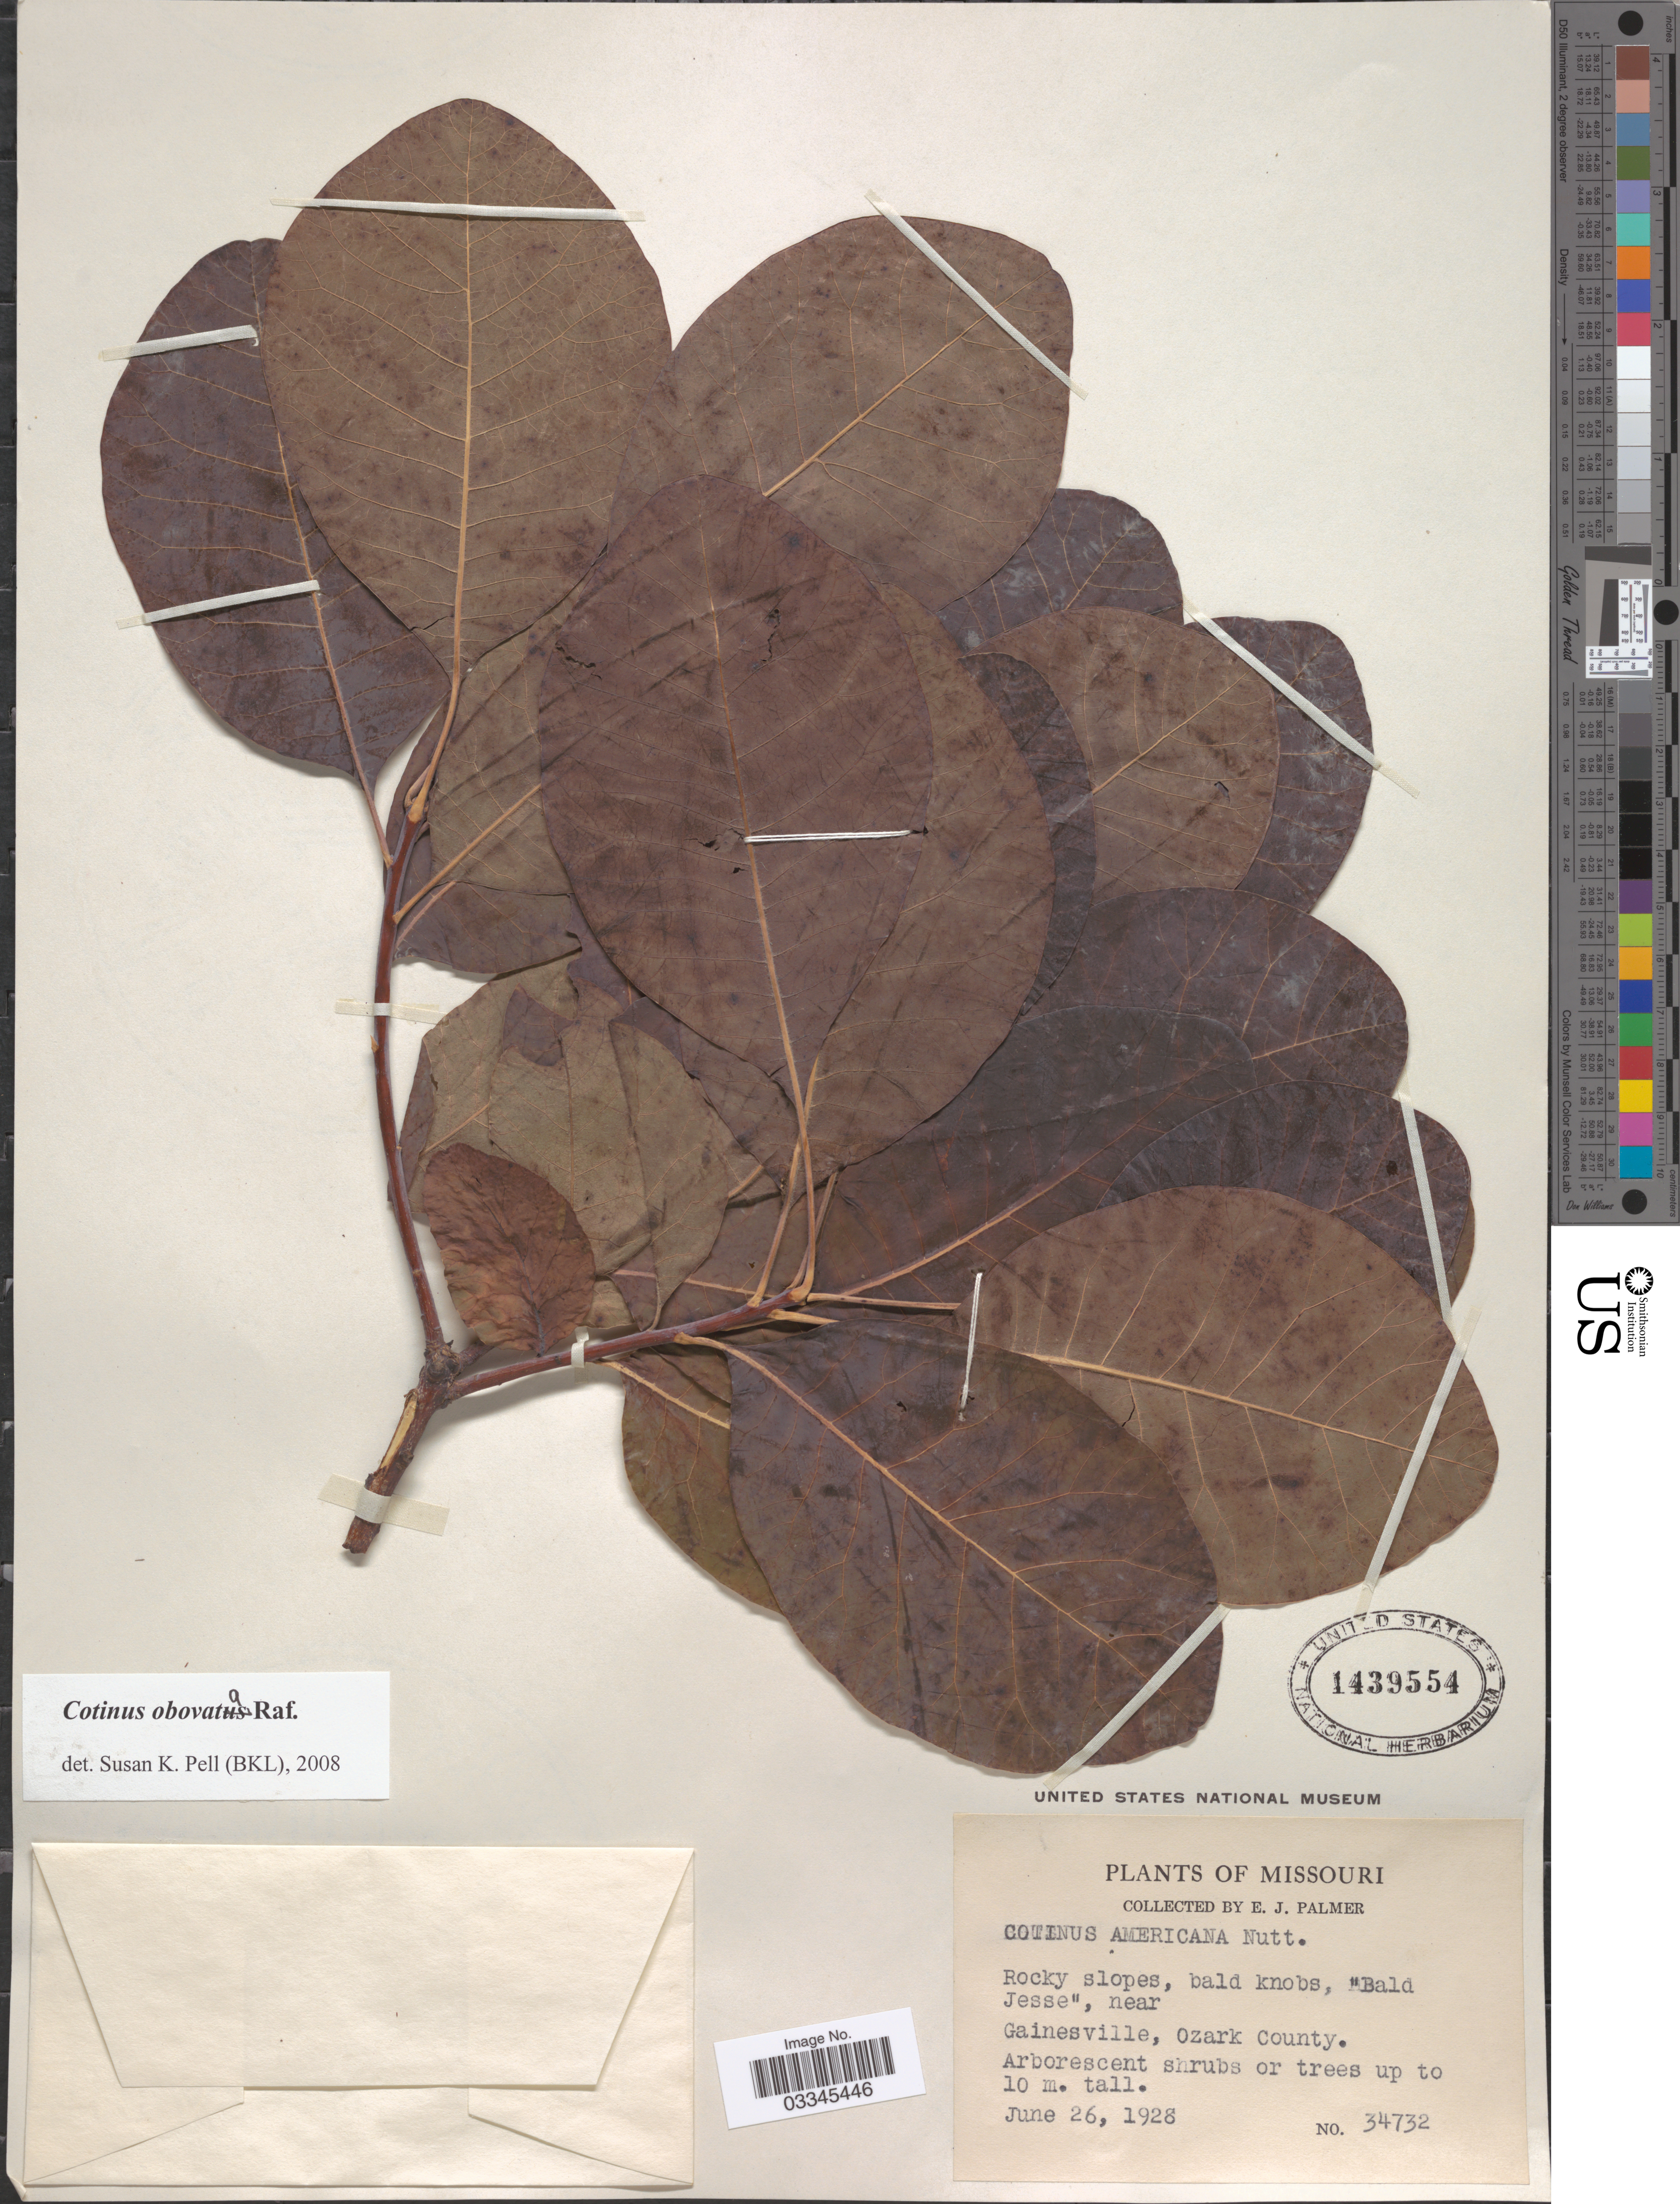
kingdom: Plantae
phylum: Tracheophyta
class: Magnoliopsida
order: Sapindales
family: Anacardiaceae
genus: Cotinus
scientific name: Cotinus obovatus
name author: Raf.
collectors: E. J. Palmer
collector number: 34732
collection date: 1928-06-26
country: United States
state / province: Missouri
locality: Bald Jesse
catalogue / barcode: US 1439554